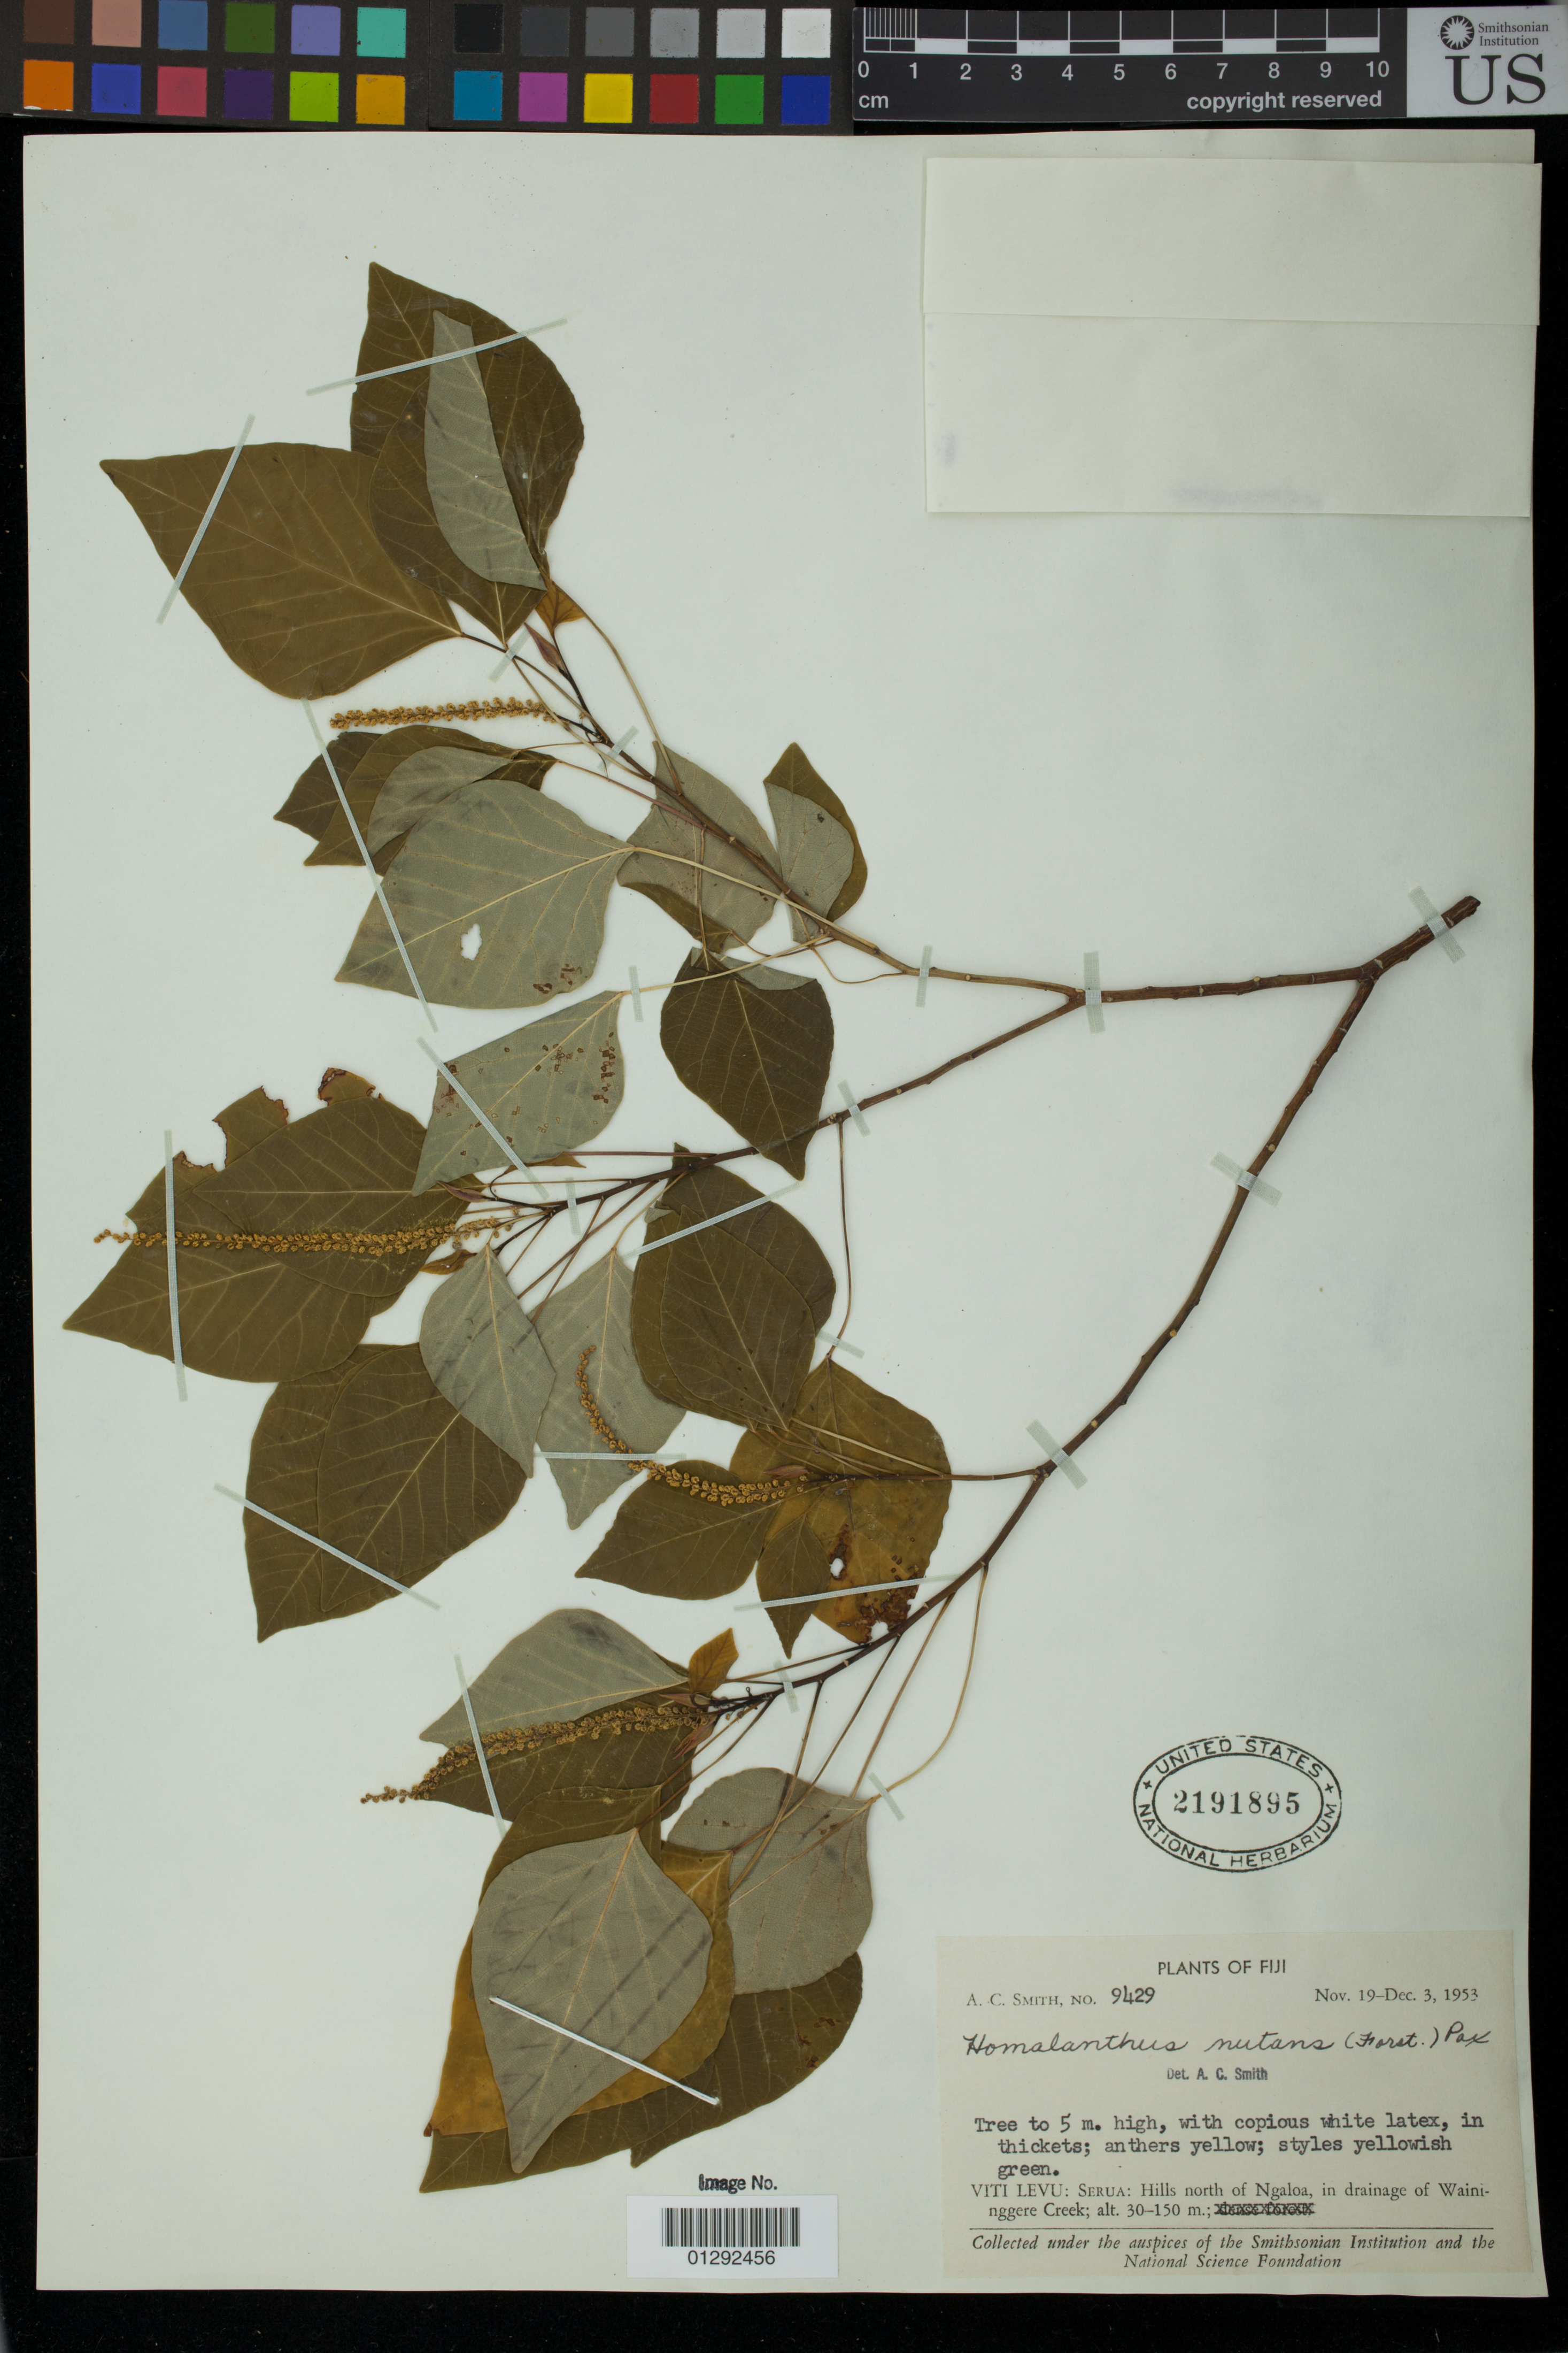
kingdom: Plantae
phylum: Tracheophyta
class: Magnoliopsida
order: Malpighiales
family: Euphorbiaceae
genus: Homalanthus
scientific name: Homalanthus nutans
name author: (G. Forst.) Guill.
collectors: A. C. Smith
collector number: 9429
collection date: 1953-11-19/1953-12-03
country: Fiji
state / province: Central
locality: Serua: Hills north of Ngaloa, in drainage of Waininggere Creek. Viti Levu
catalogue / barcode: US 2191895